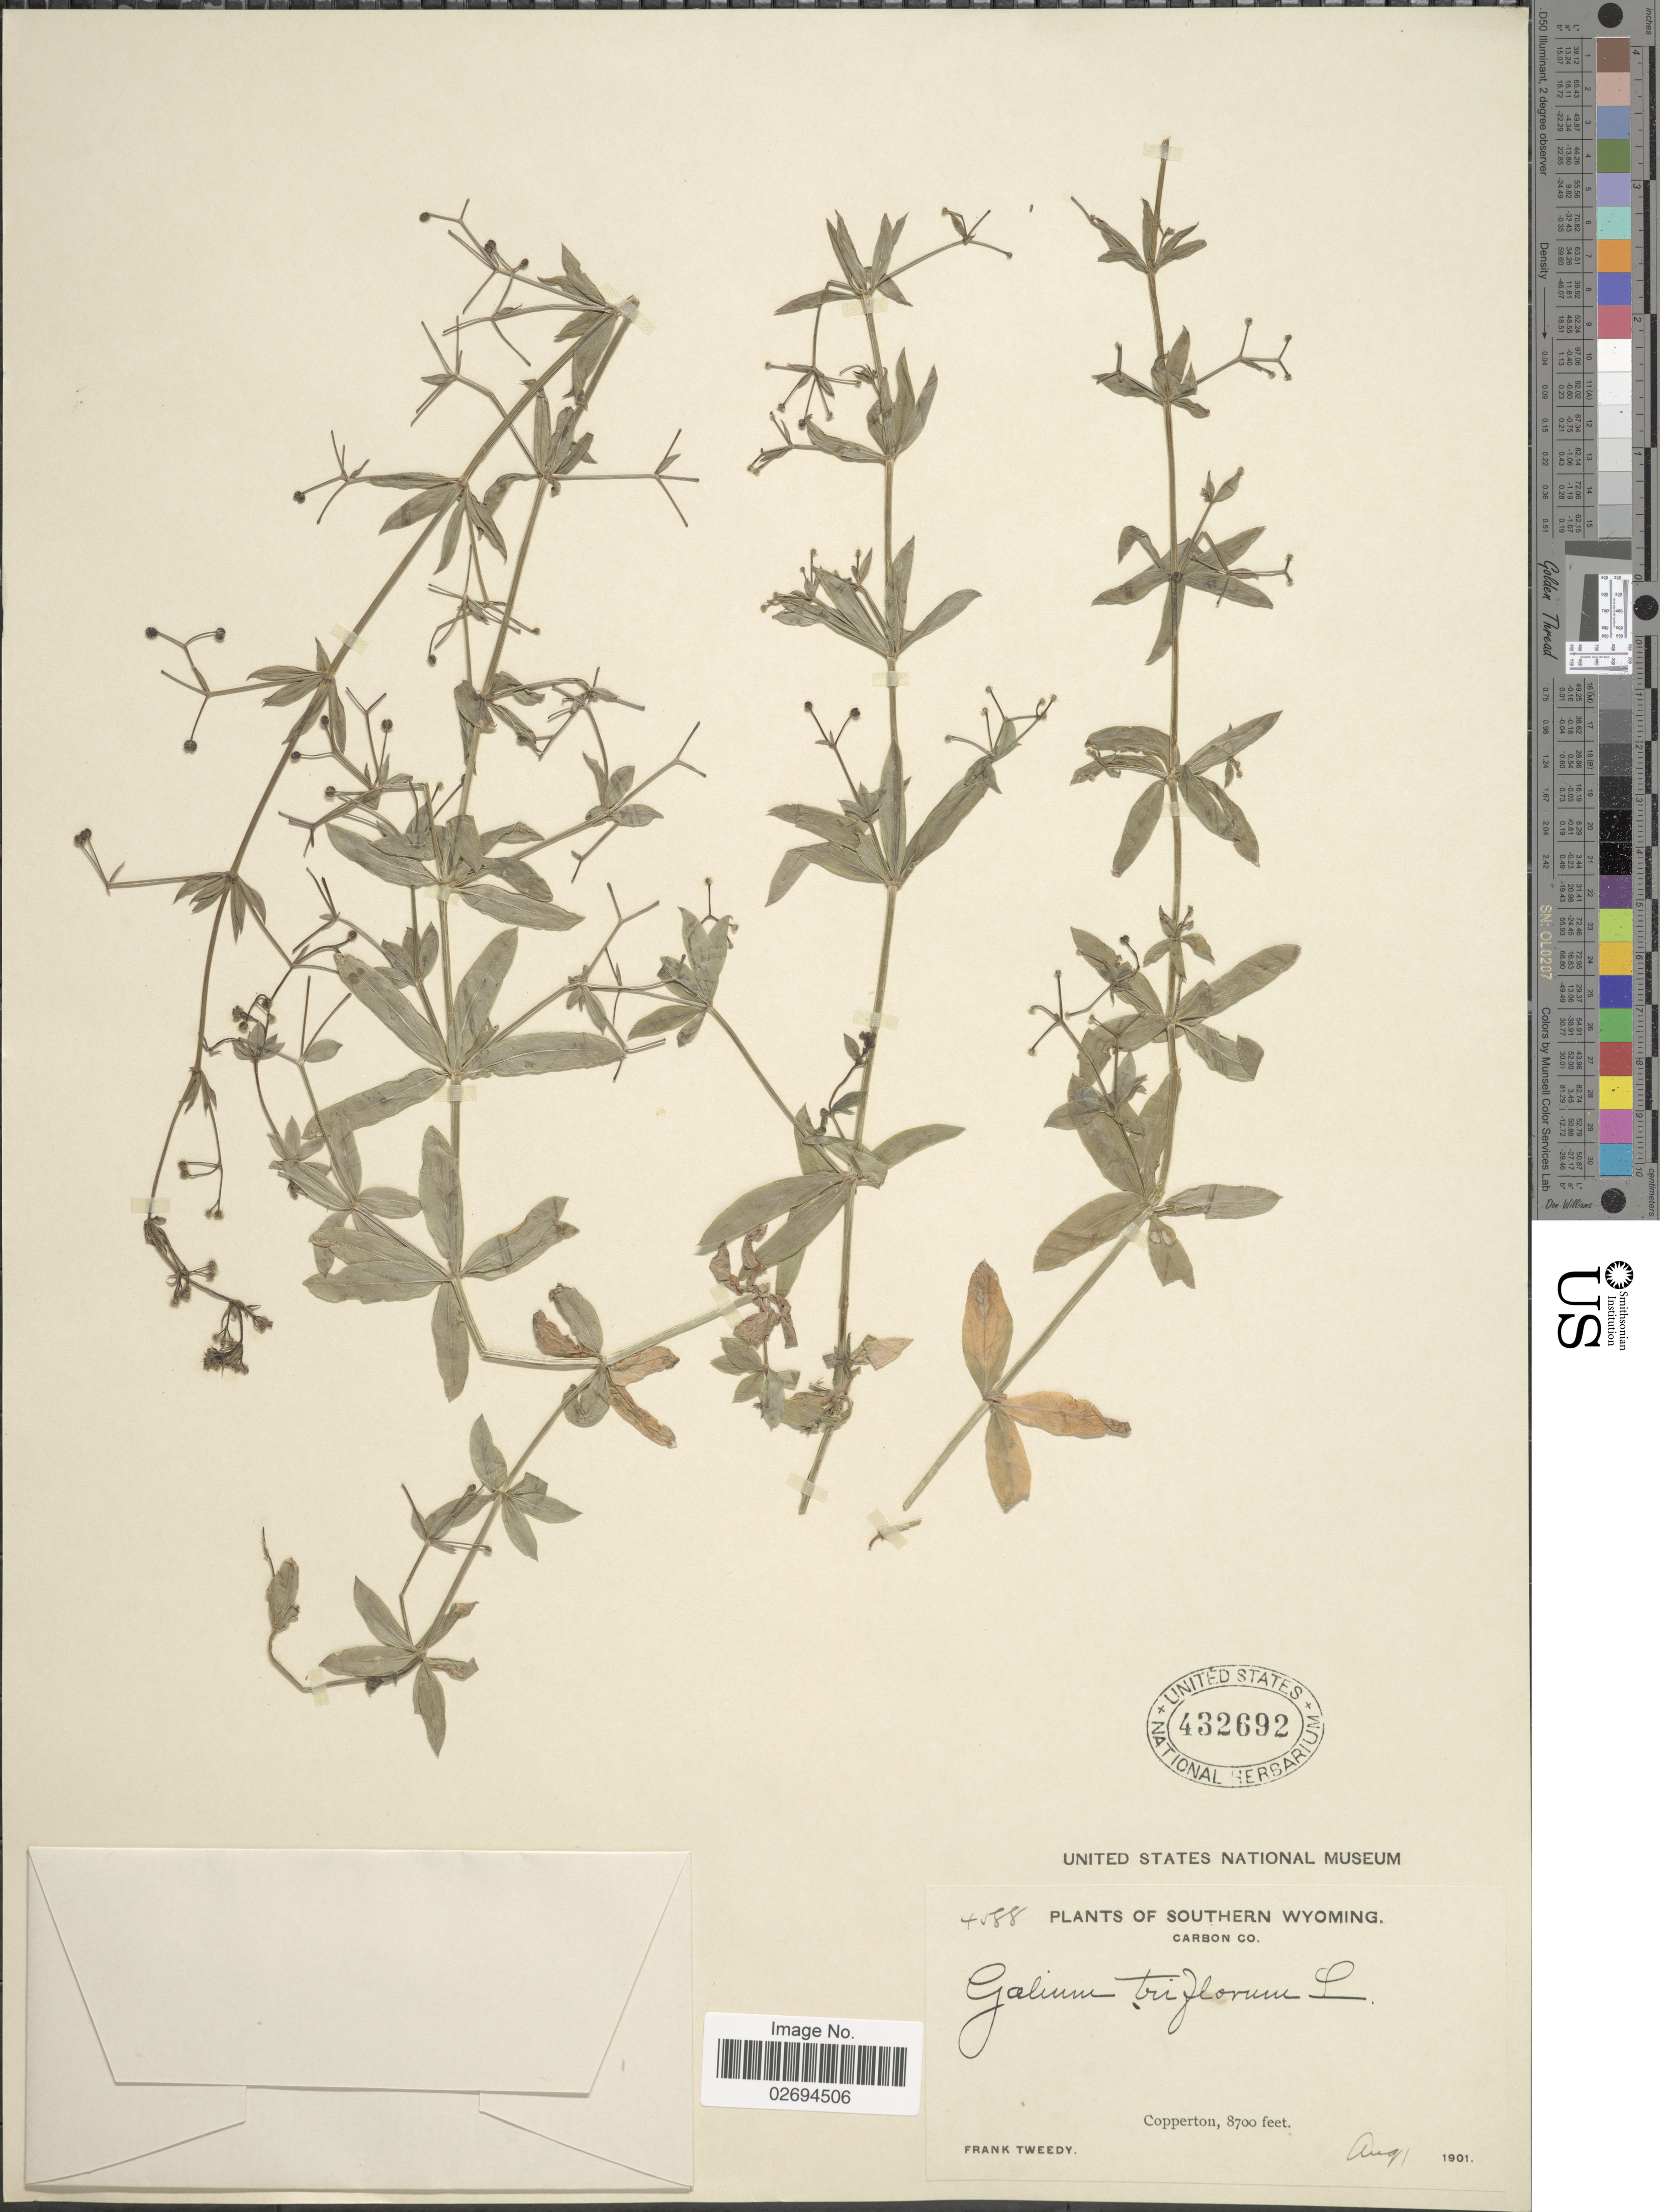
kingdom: Plantae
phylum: Tracheophyta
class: Magnoliopsida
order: Gentianales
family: Rubiaceae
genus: Galium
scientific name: Galium triflorum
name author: Michx.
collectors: F. Tweedy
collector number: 4588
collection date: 1901-08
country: United States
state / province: Wyoming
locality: Southern Wyoming. Carbon Co. Copperton.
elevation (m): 2652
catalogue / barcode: US 432692